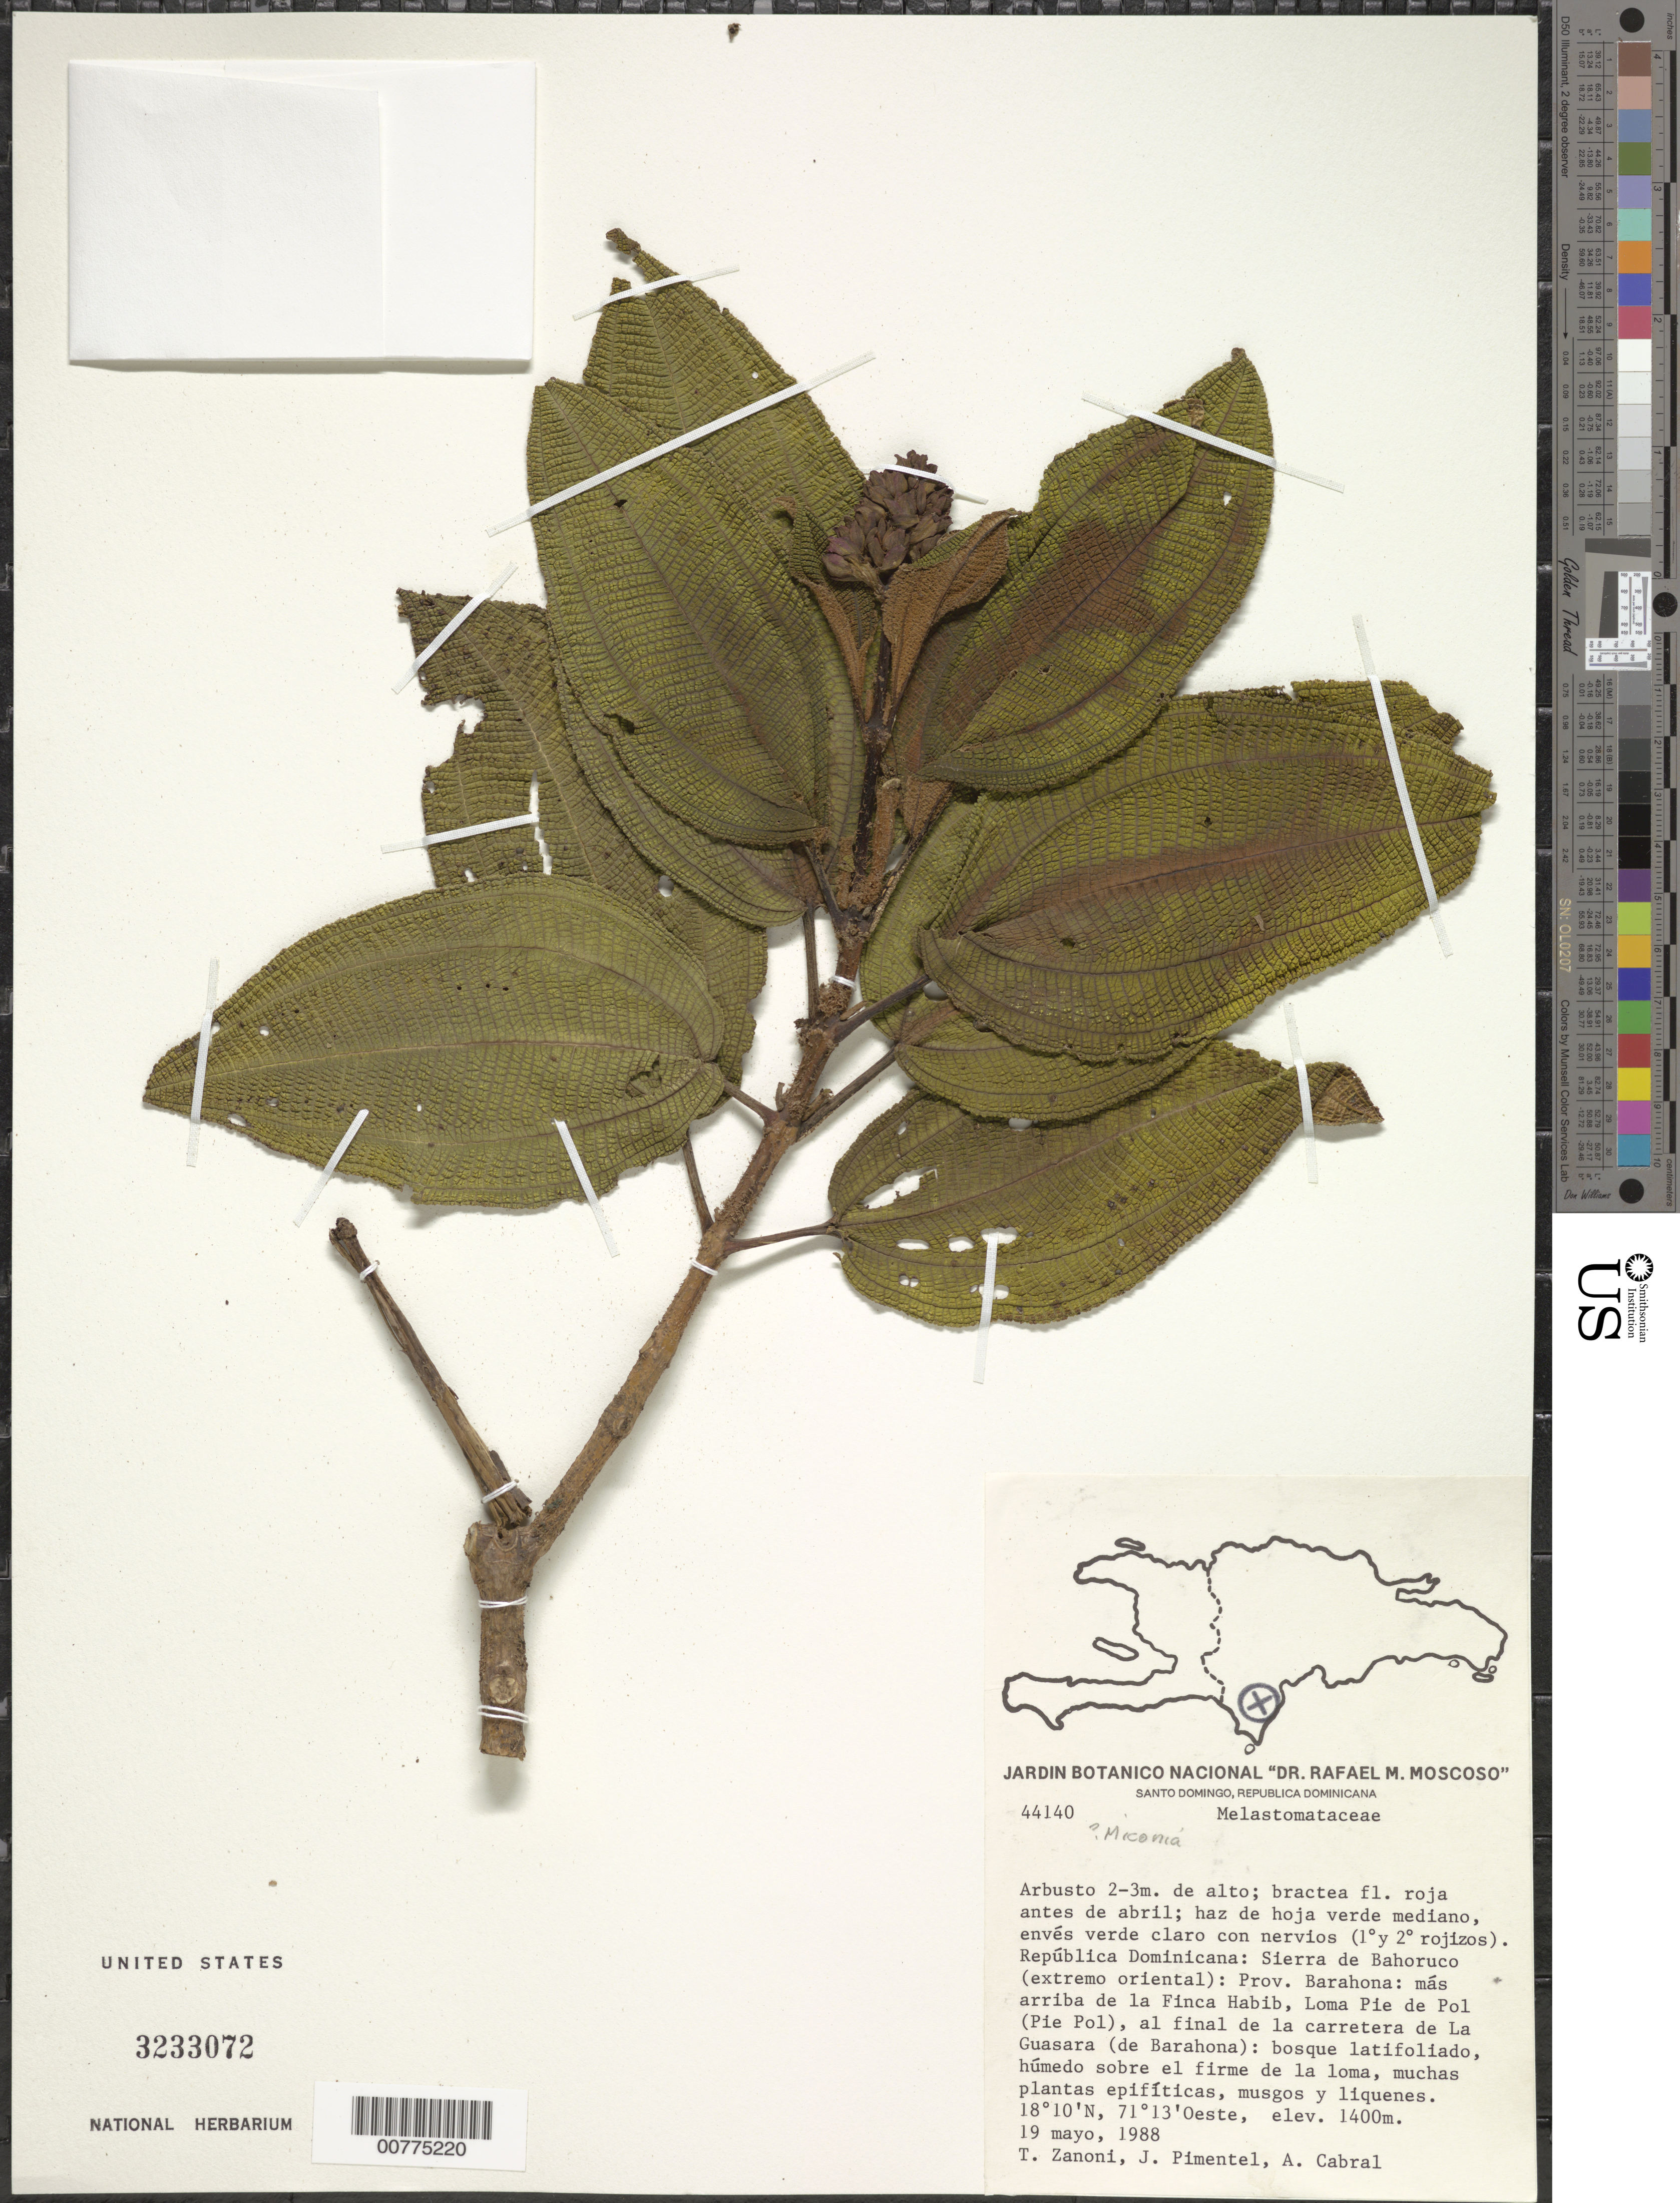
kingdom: Plantae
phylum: Tracheophyta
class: Magnoliopsida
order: Myrtales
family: Melastomataceae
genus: Miconia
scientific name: Miconia sp.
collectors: T. A. Zanoni, J. Pimentel & A. Cabral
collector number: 44140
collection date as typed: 19 May 1988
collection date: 1988-05-19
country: Dominican Republic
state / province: Barahona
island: Hispaniola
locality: Sierra de Bahoruco (oriental side), more high from Finca Habib, Pie de Pol hill (Pie Pol), at the end of Guasara road (of Barahona).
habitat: Broadleaf, humid over hill road surface, epiphytic plants; moss and lichens.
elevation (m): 1400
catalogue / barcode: US 3233072